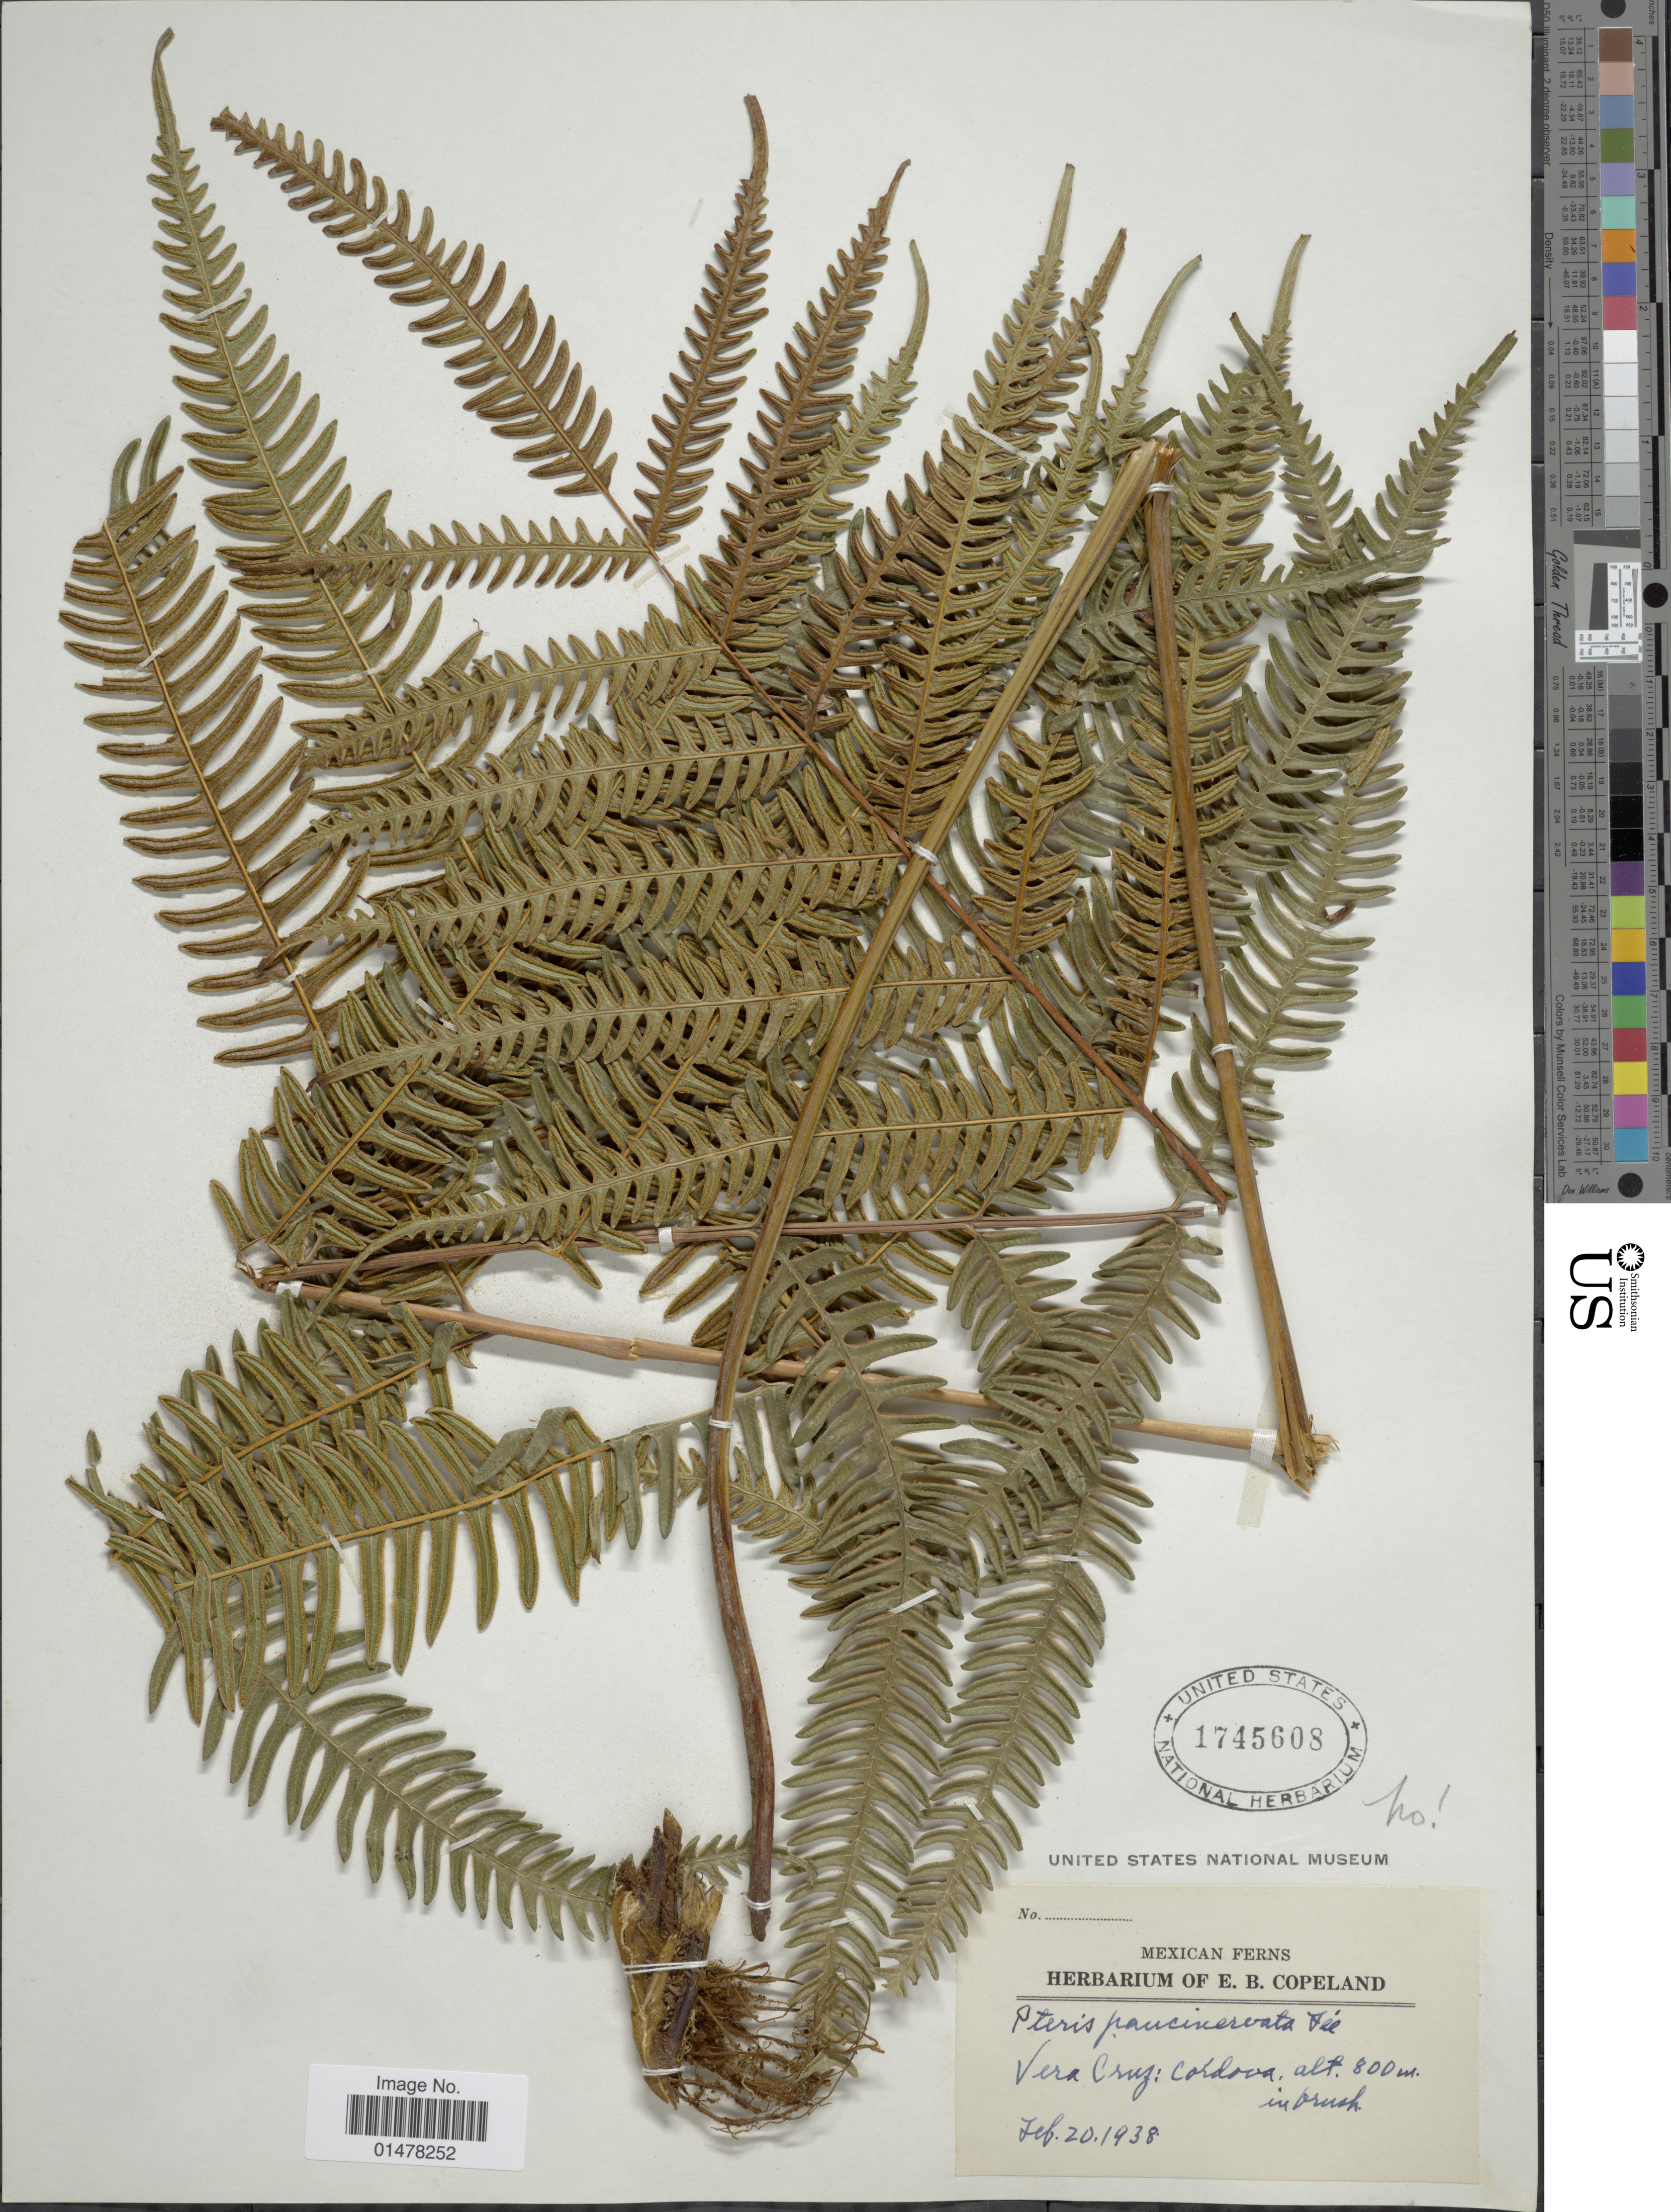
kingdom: Plantae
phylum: Tracheophyta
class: Polypodiopsida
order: Polypodiales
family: Pteridaceae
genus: Pteris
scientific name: Pteris quadriaurita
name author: Retz.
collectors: ex herb. E. B. Copeland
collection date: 1938-02-20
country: Mexico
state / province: Veracruz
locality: Vera Cruz: Cordova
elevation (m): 800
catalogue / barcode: US 1745608